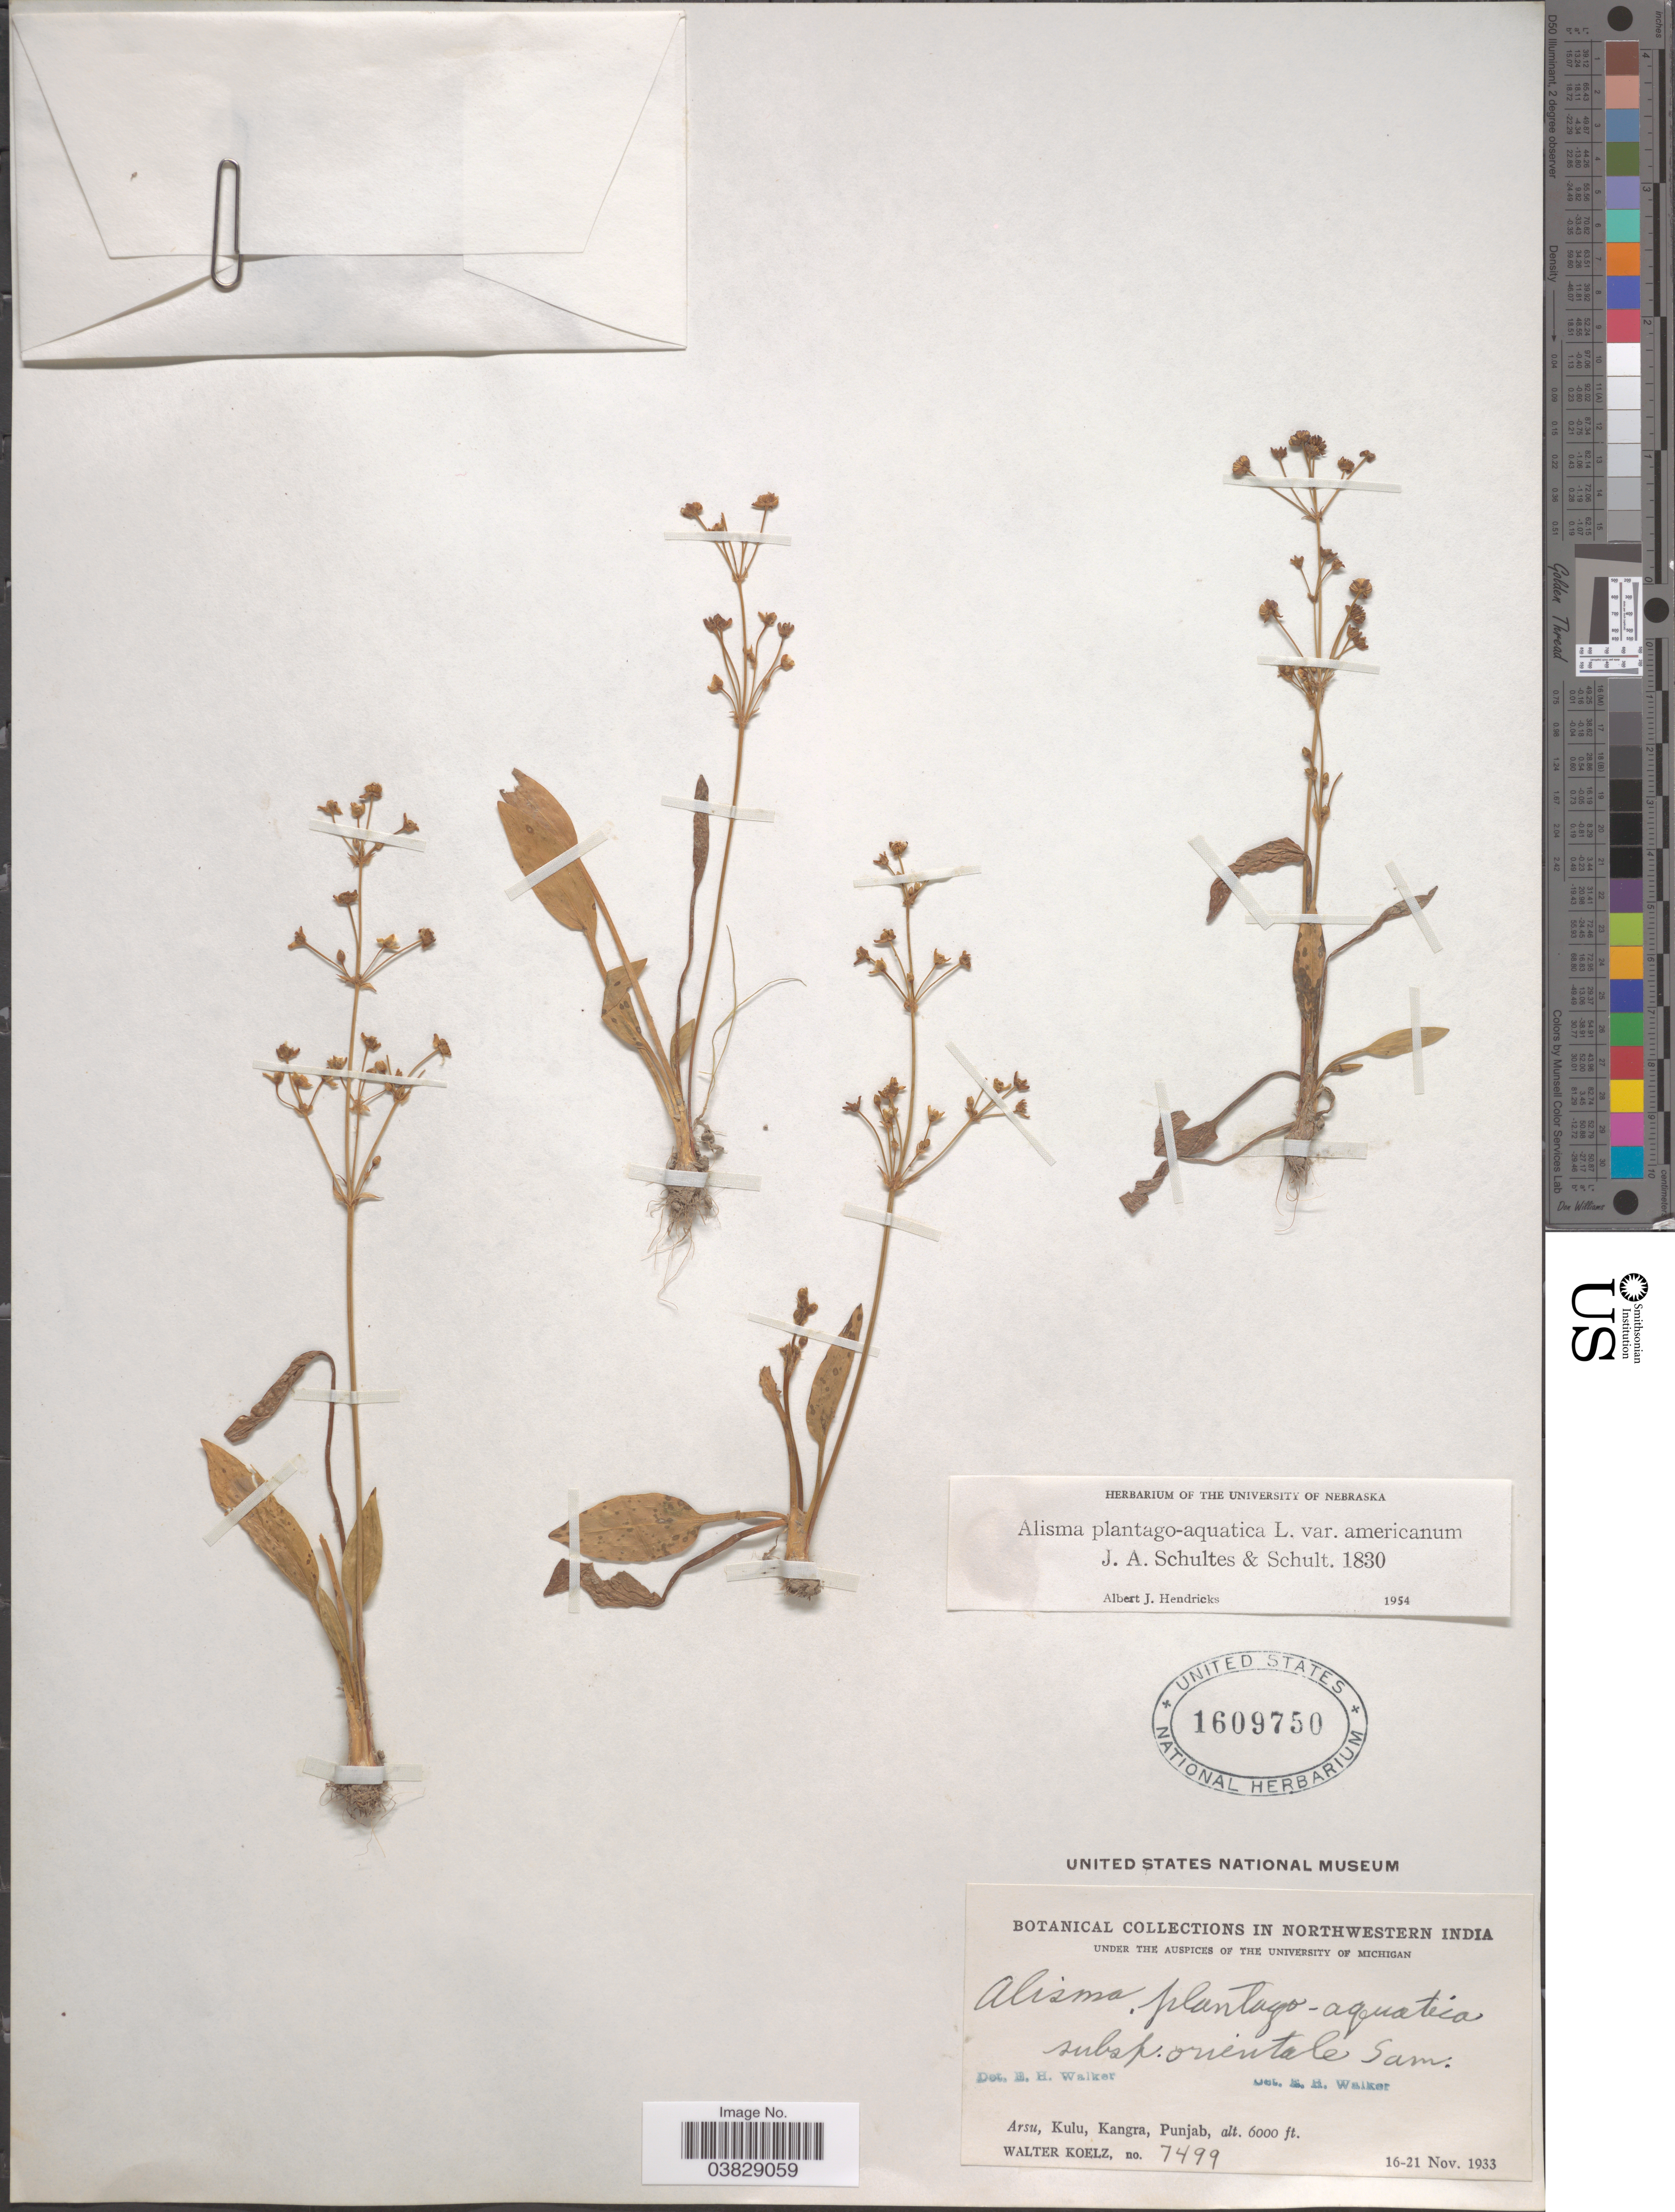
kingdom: Plantae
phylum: Tracheophyta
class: Liliopsida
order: Alismatales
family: Alismataceae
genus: Alisma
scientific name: Alisma plantago-aquatica var. americanum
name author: L.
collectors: W. N. Koelz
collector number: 7499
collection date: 1933-11-16/1933-11-21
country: India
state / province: Punjab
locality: Northwestern India. Arsu, Kulu, Kangra.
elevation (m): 1829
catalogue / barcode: US 1609750